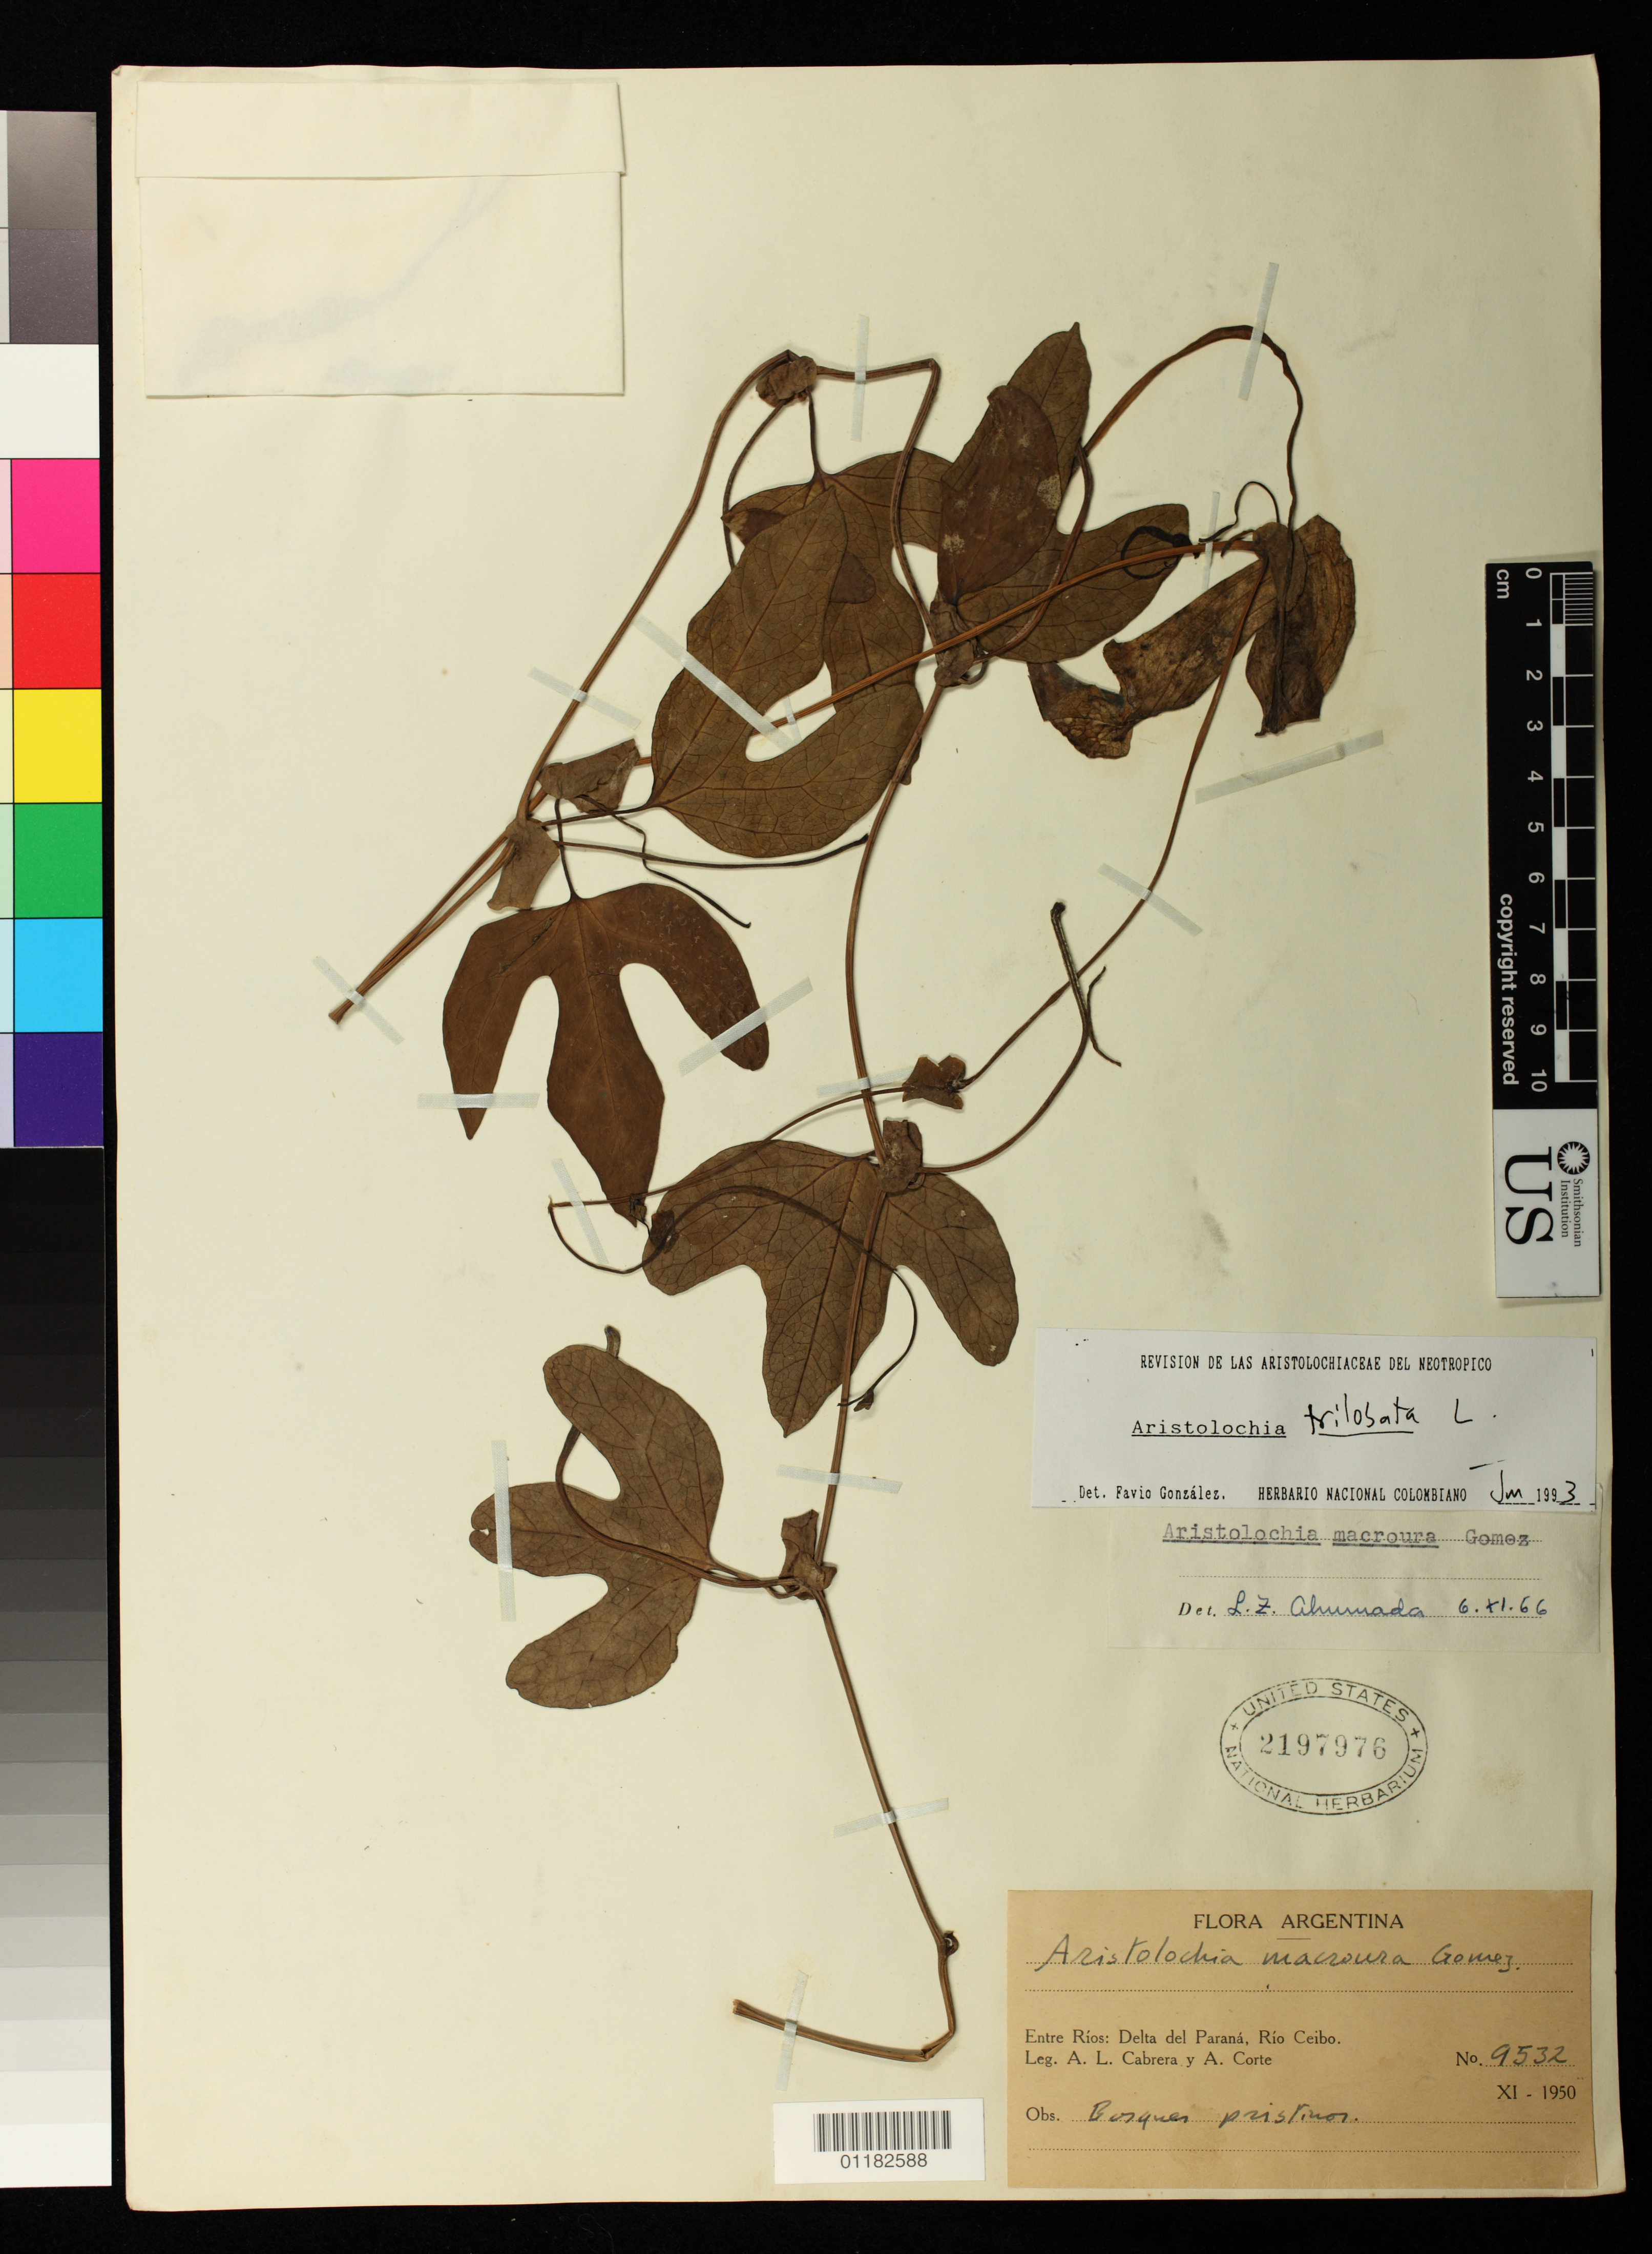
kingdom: Plantae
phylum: Tracheophyta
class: Magnoliopsida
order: Piperales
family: Aristolochiaceae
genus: Aristolochia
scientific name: Aristolochia trilobata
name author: L.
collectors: A. L. Cabrera & A. Corte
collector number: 9532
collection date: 1950-11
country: Argentina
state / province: Entre Rios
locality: Delta del Parana, Rio Ceibo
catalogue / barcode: US 2197976